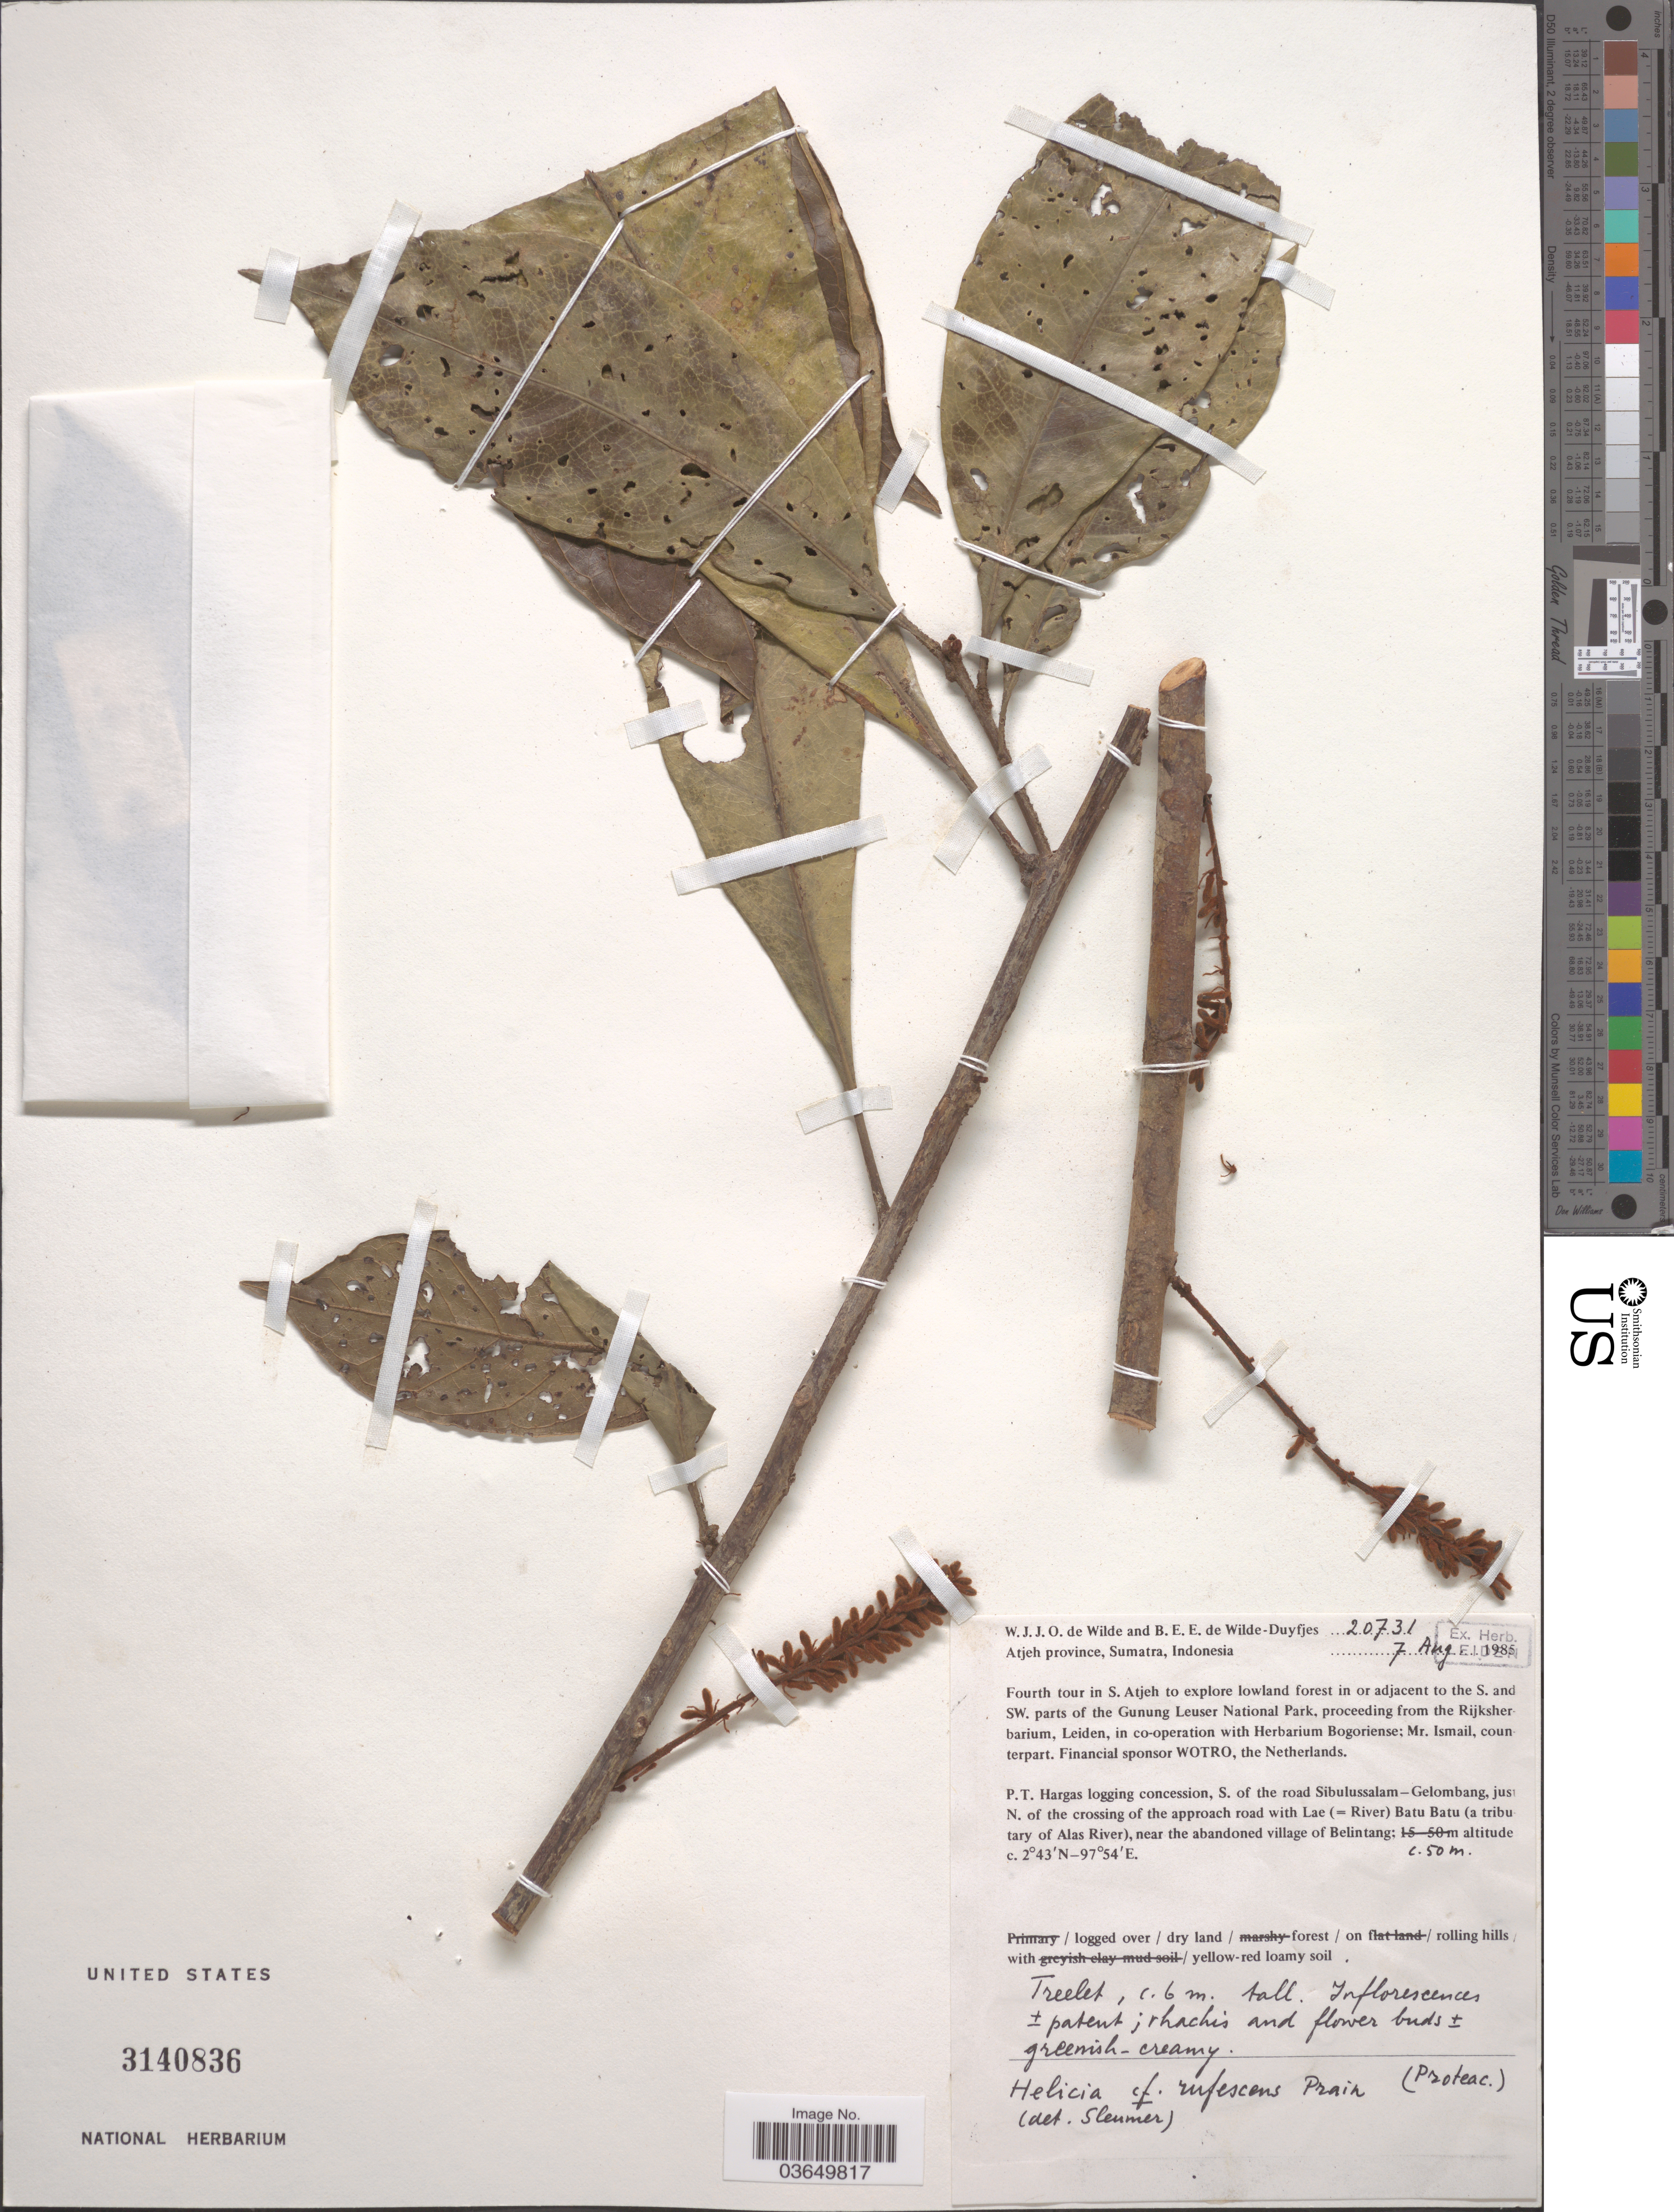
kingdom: Plantae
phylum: Tracheophyta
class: Magnoliopsida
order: Proteales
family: Proteaceae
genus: Helicia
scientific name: Helicia rufescens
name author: Prain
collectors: W. J. de Wilde & B. E. de Wilde-Duyfjes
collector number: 20731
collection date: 1985-08-07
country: Indonesia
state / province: Sumatra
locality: Atjeh Province. S. Atjeh. P. T. Hargas logging concession, S. of the road Sibulussalam - Gelombang, just N. of the crossing of the approach road with Lae (=River) Batu Batu (a tributary of Alas River), near the abandoned village of Belintang.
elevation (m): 50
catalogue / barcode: US 3140836